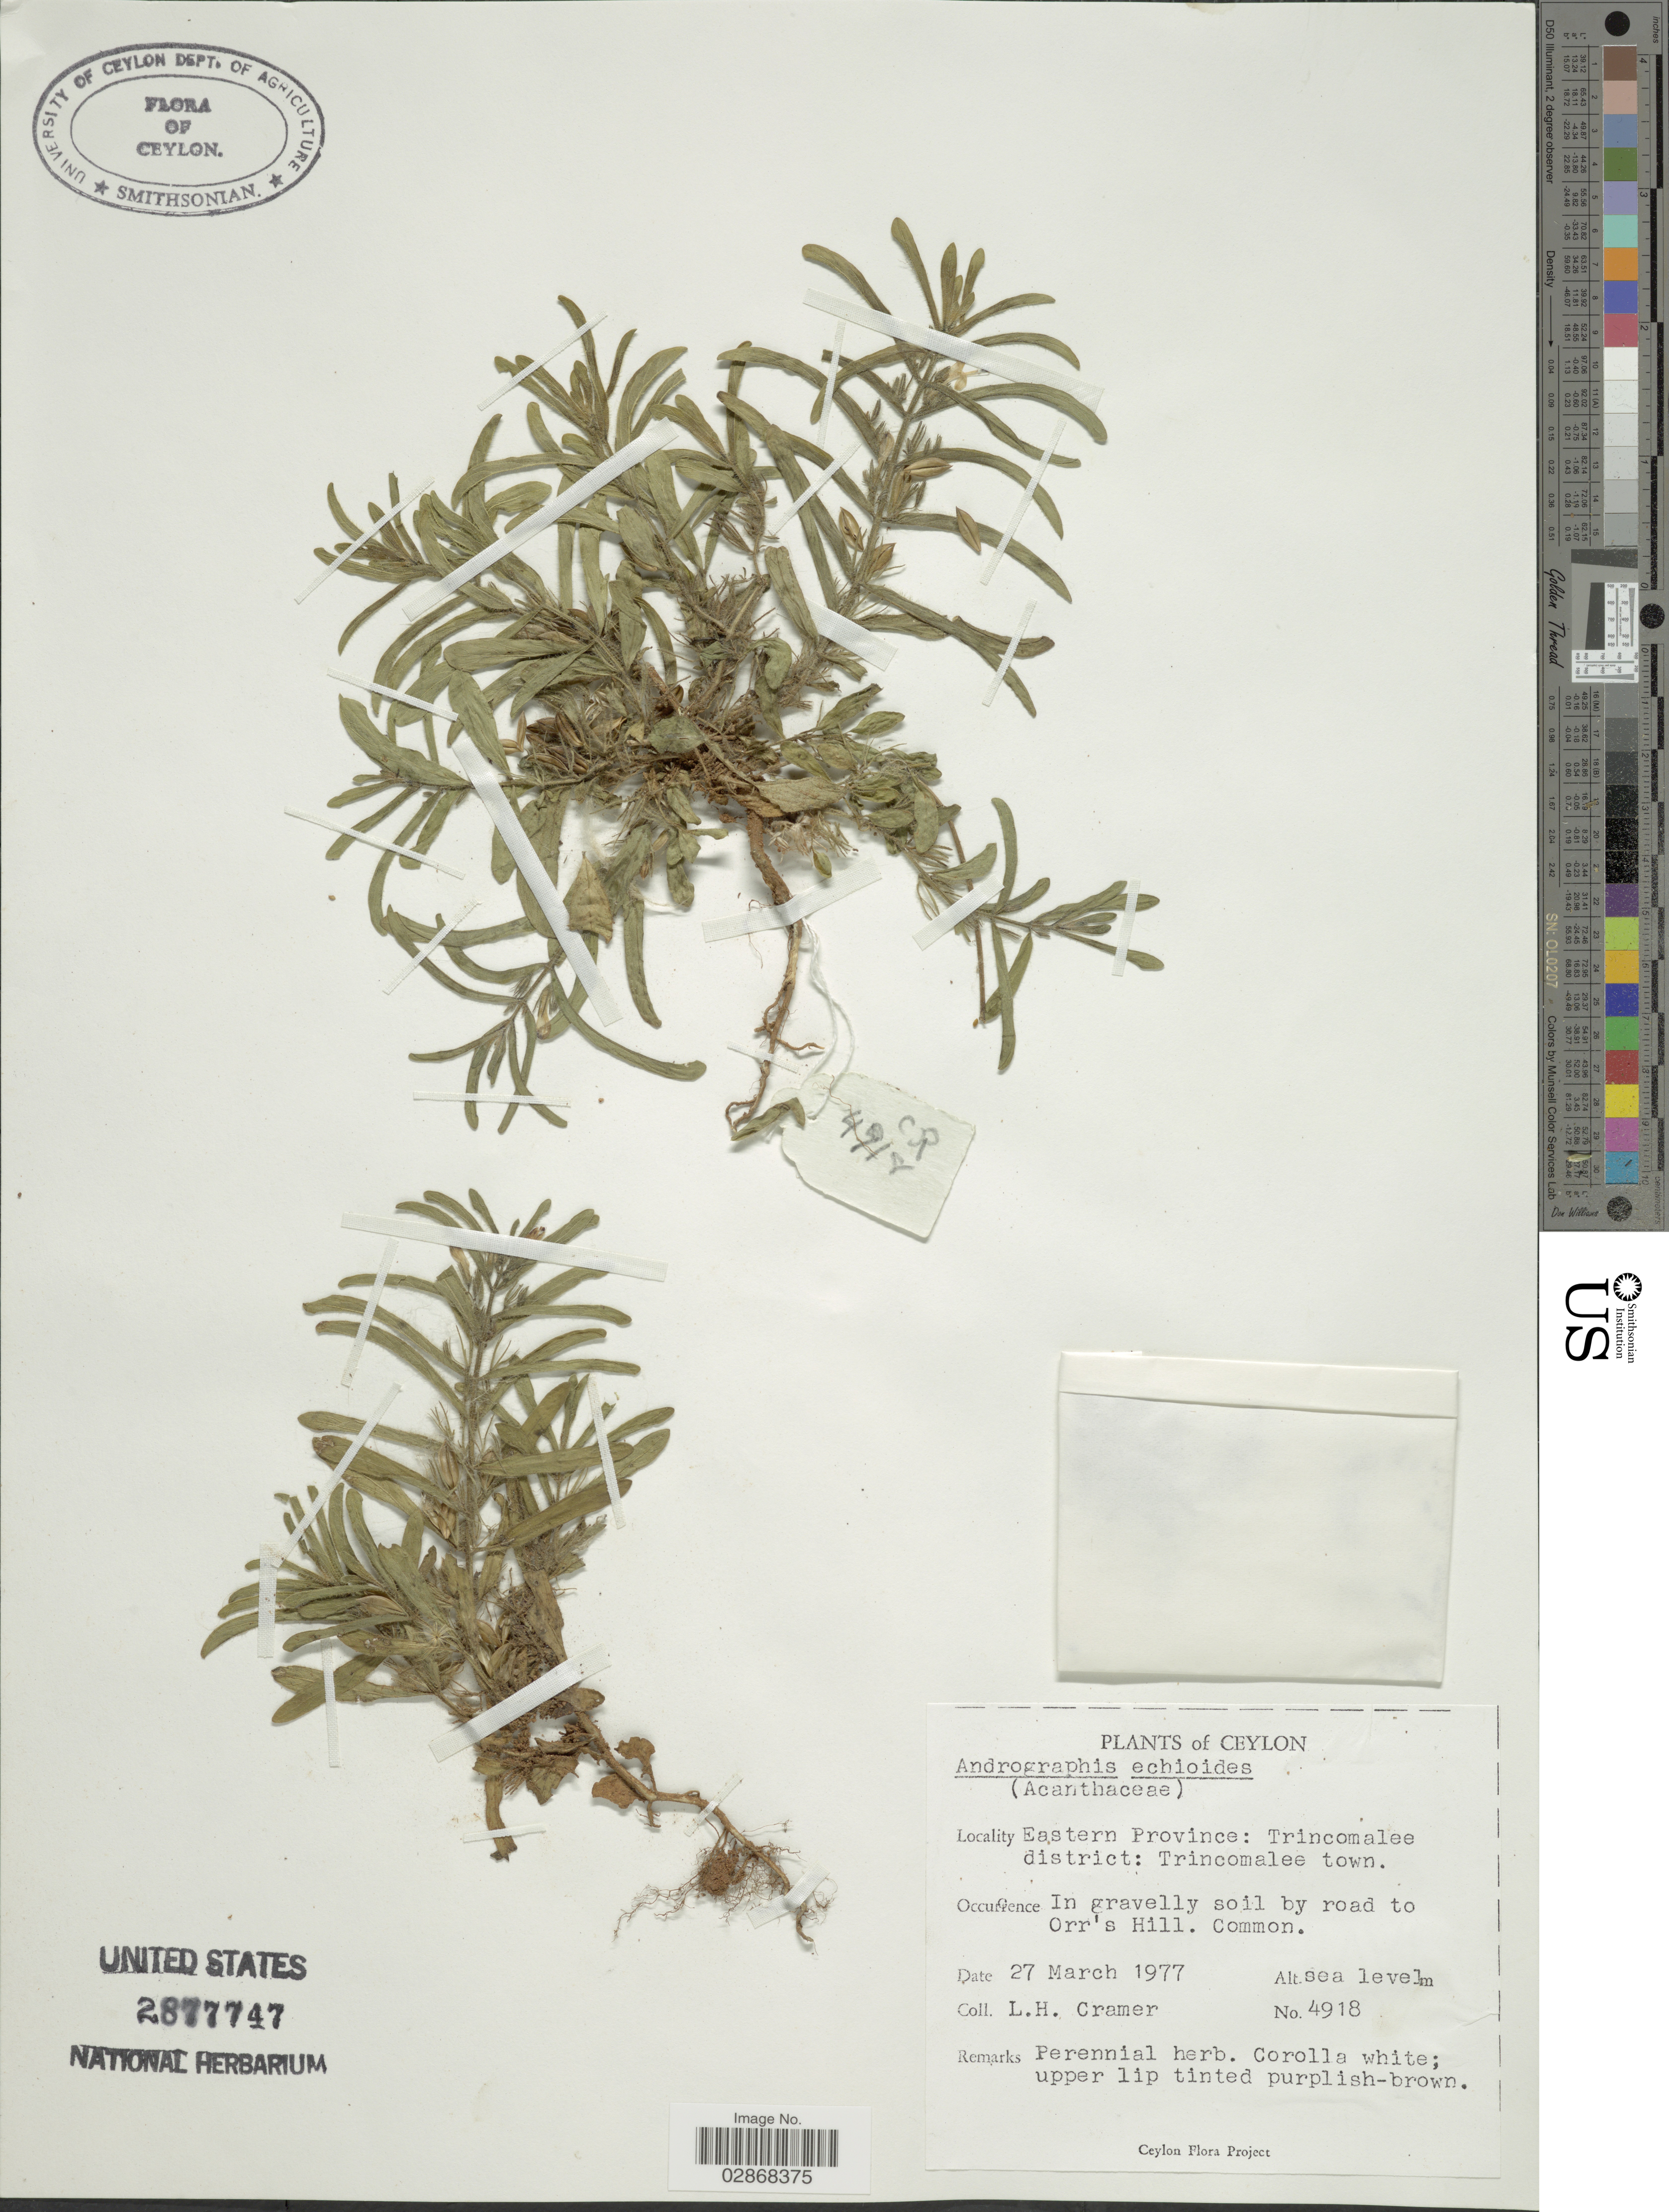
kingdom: Plantae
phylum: Tracheophyta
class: Magnoliopsida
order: Lamiales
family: Acanthaceae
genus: Andrographis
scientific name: Andrographis echioides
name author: (L.) Nees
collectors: L. H. Cramer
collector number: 4918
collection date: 1977-03-27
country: Sri Lanka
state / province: Eastern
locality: Trincomalee district: Trincomalee town. In gravelly soil by road to Orr's Hill. Ceylon.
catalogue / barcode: US 2877747